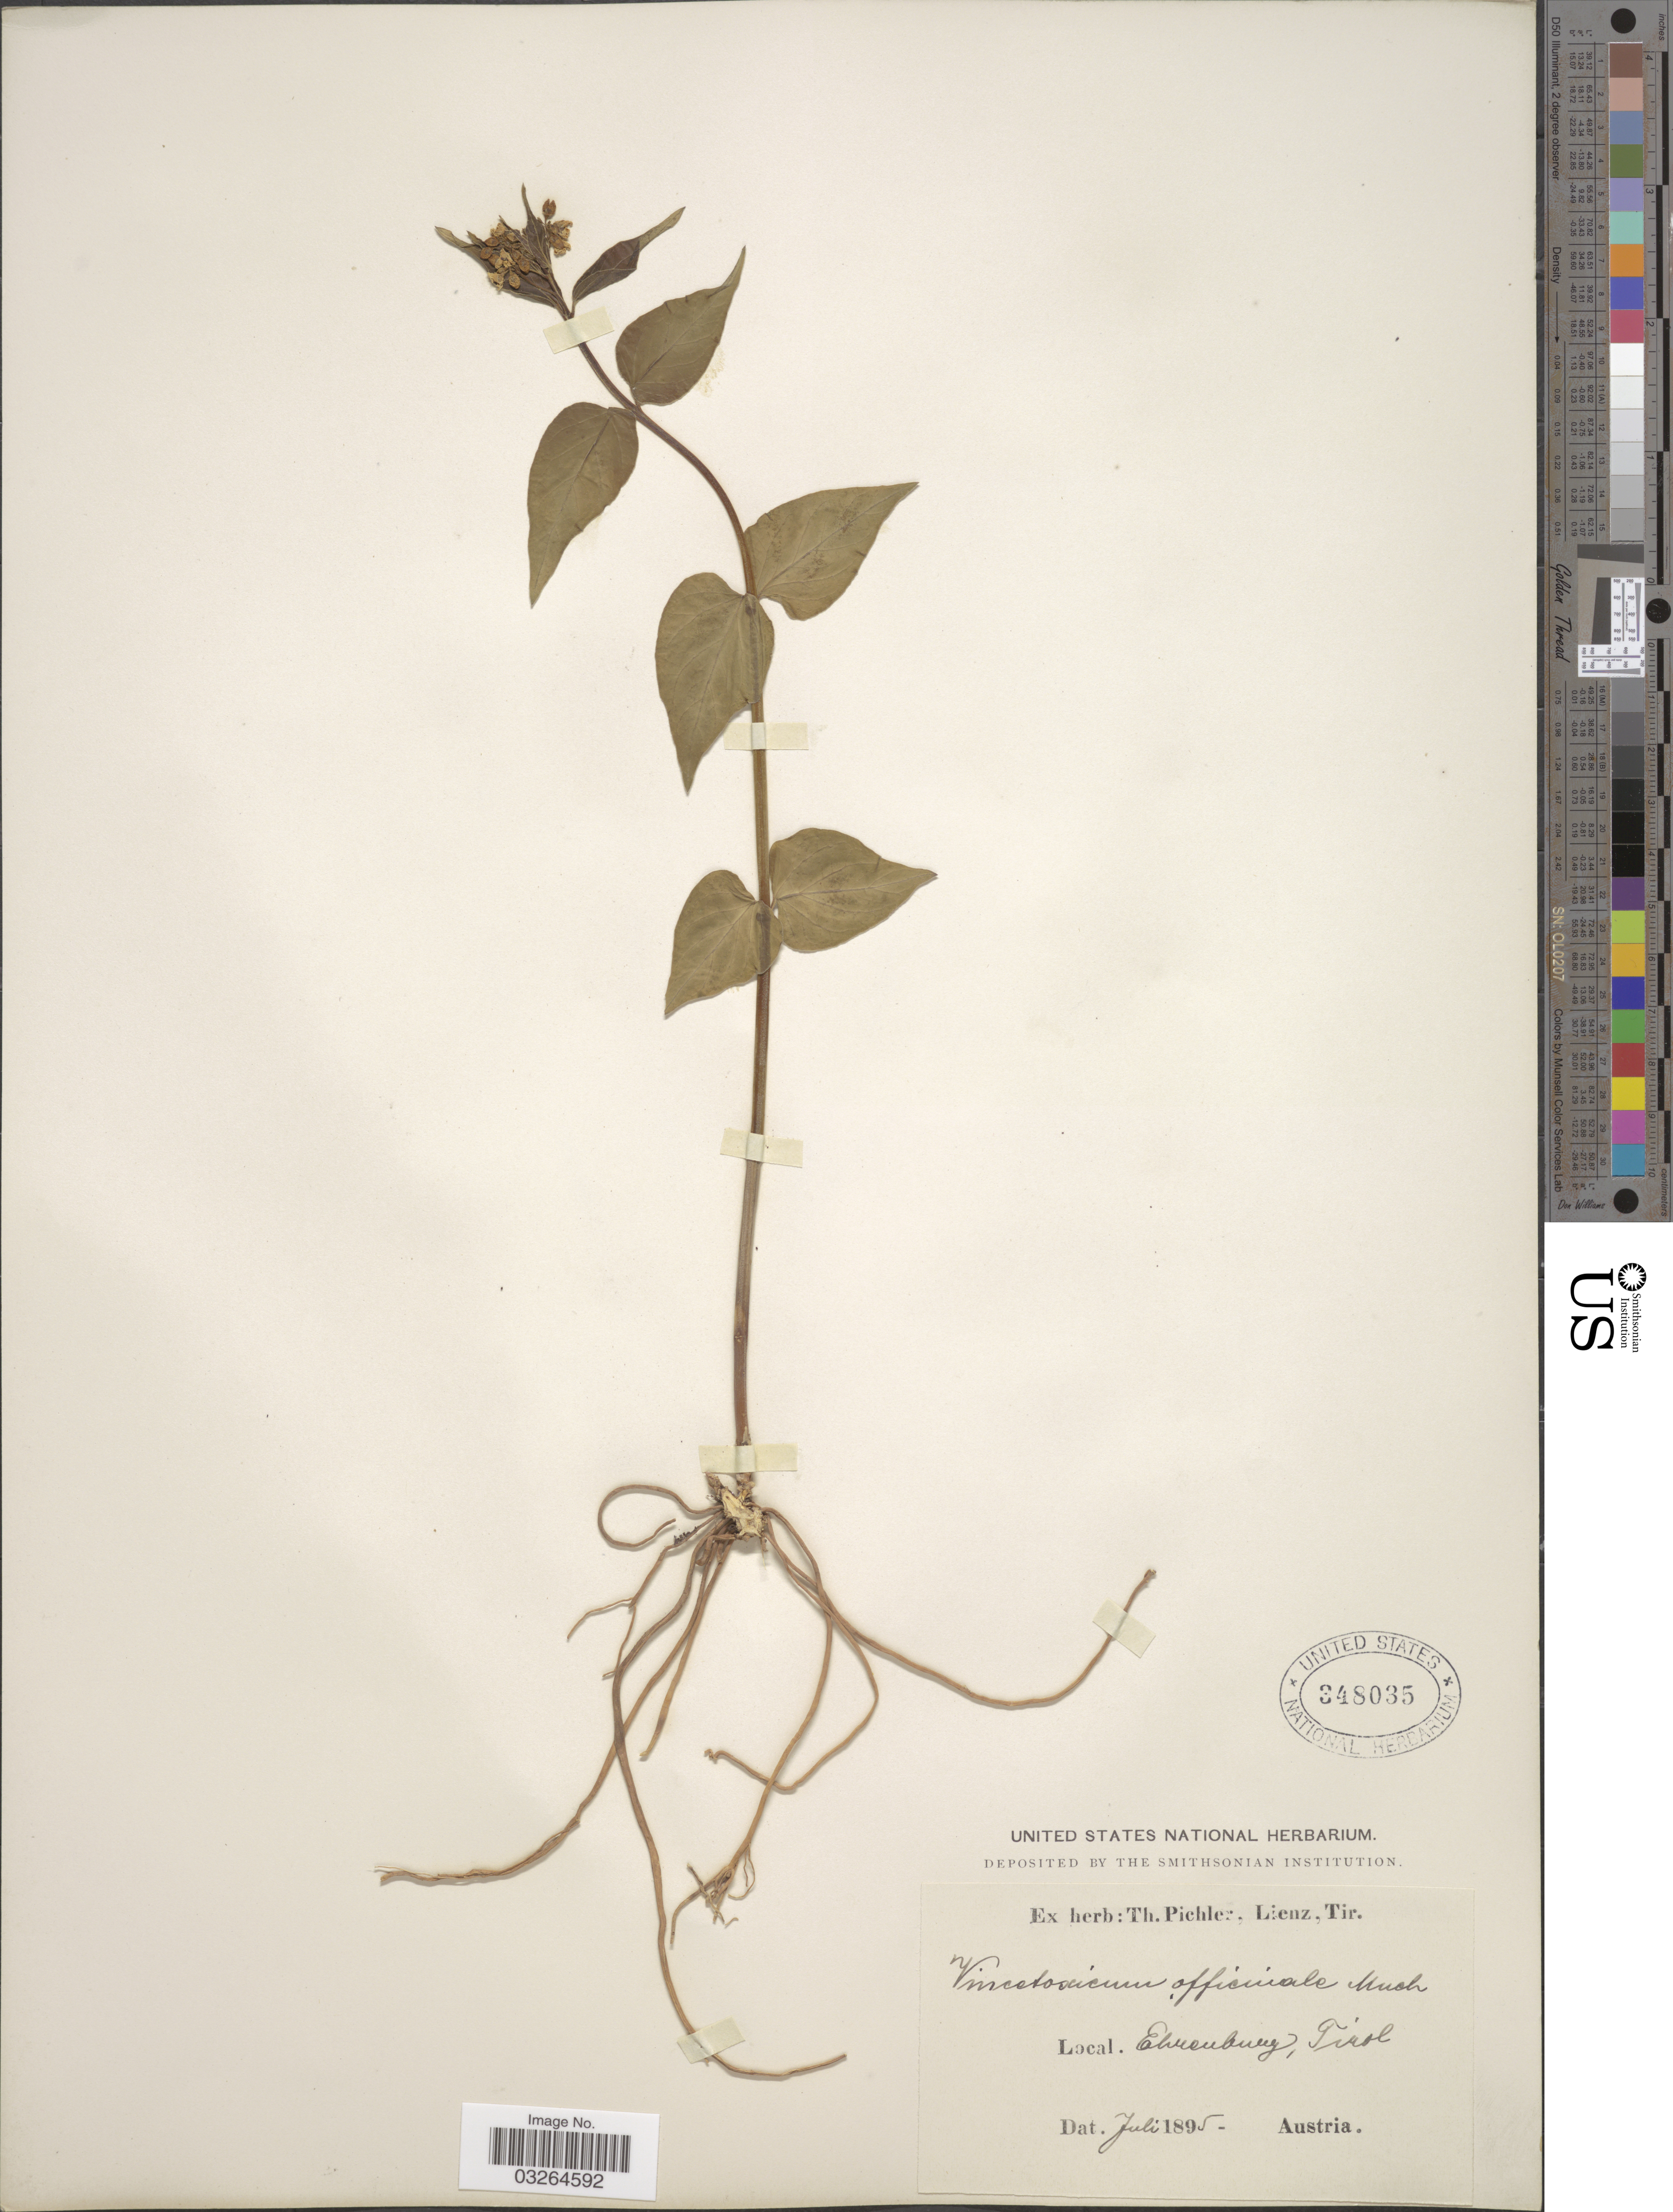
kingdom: Plantae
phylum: Tracheophyta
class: Magnoliopsida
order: Gentianales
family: Apocynaceae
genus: Cynanchum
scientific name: Cynanchum vincetoxicum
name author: Pers.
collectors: ex herb. T. Pichler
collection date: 1895-07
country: Austria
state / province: Tirol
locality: Ehrenburg.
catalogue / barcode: US 348035